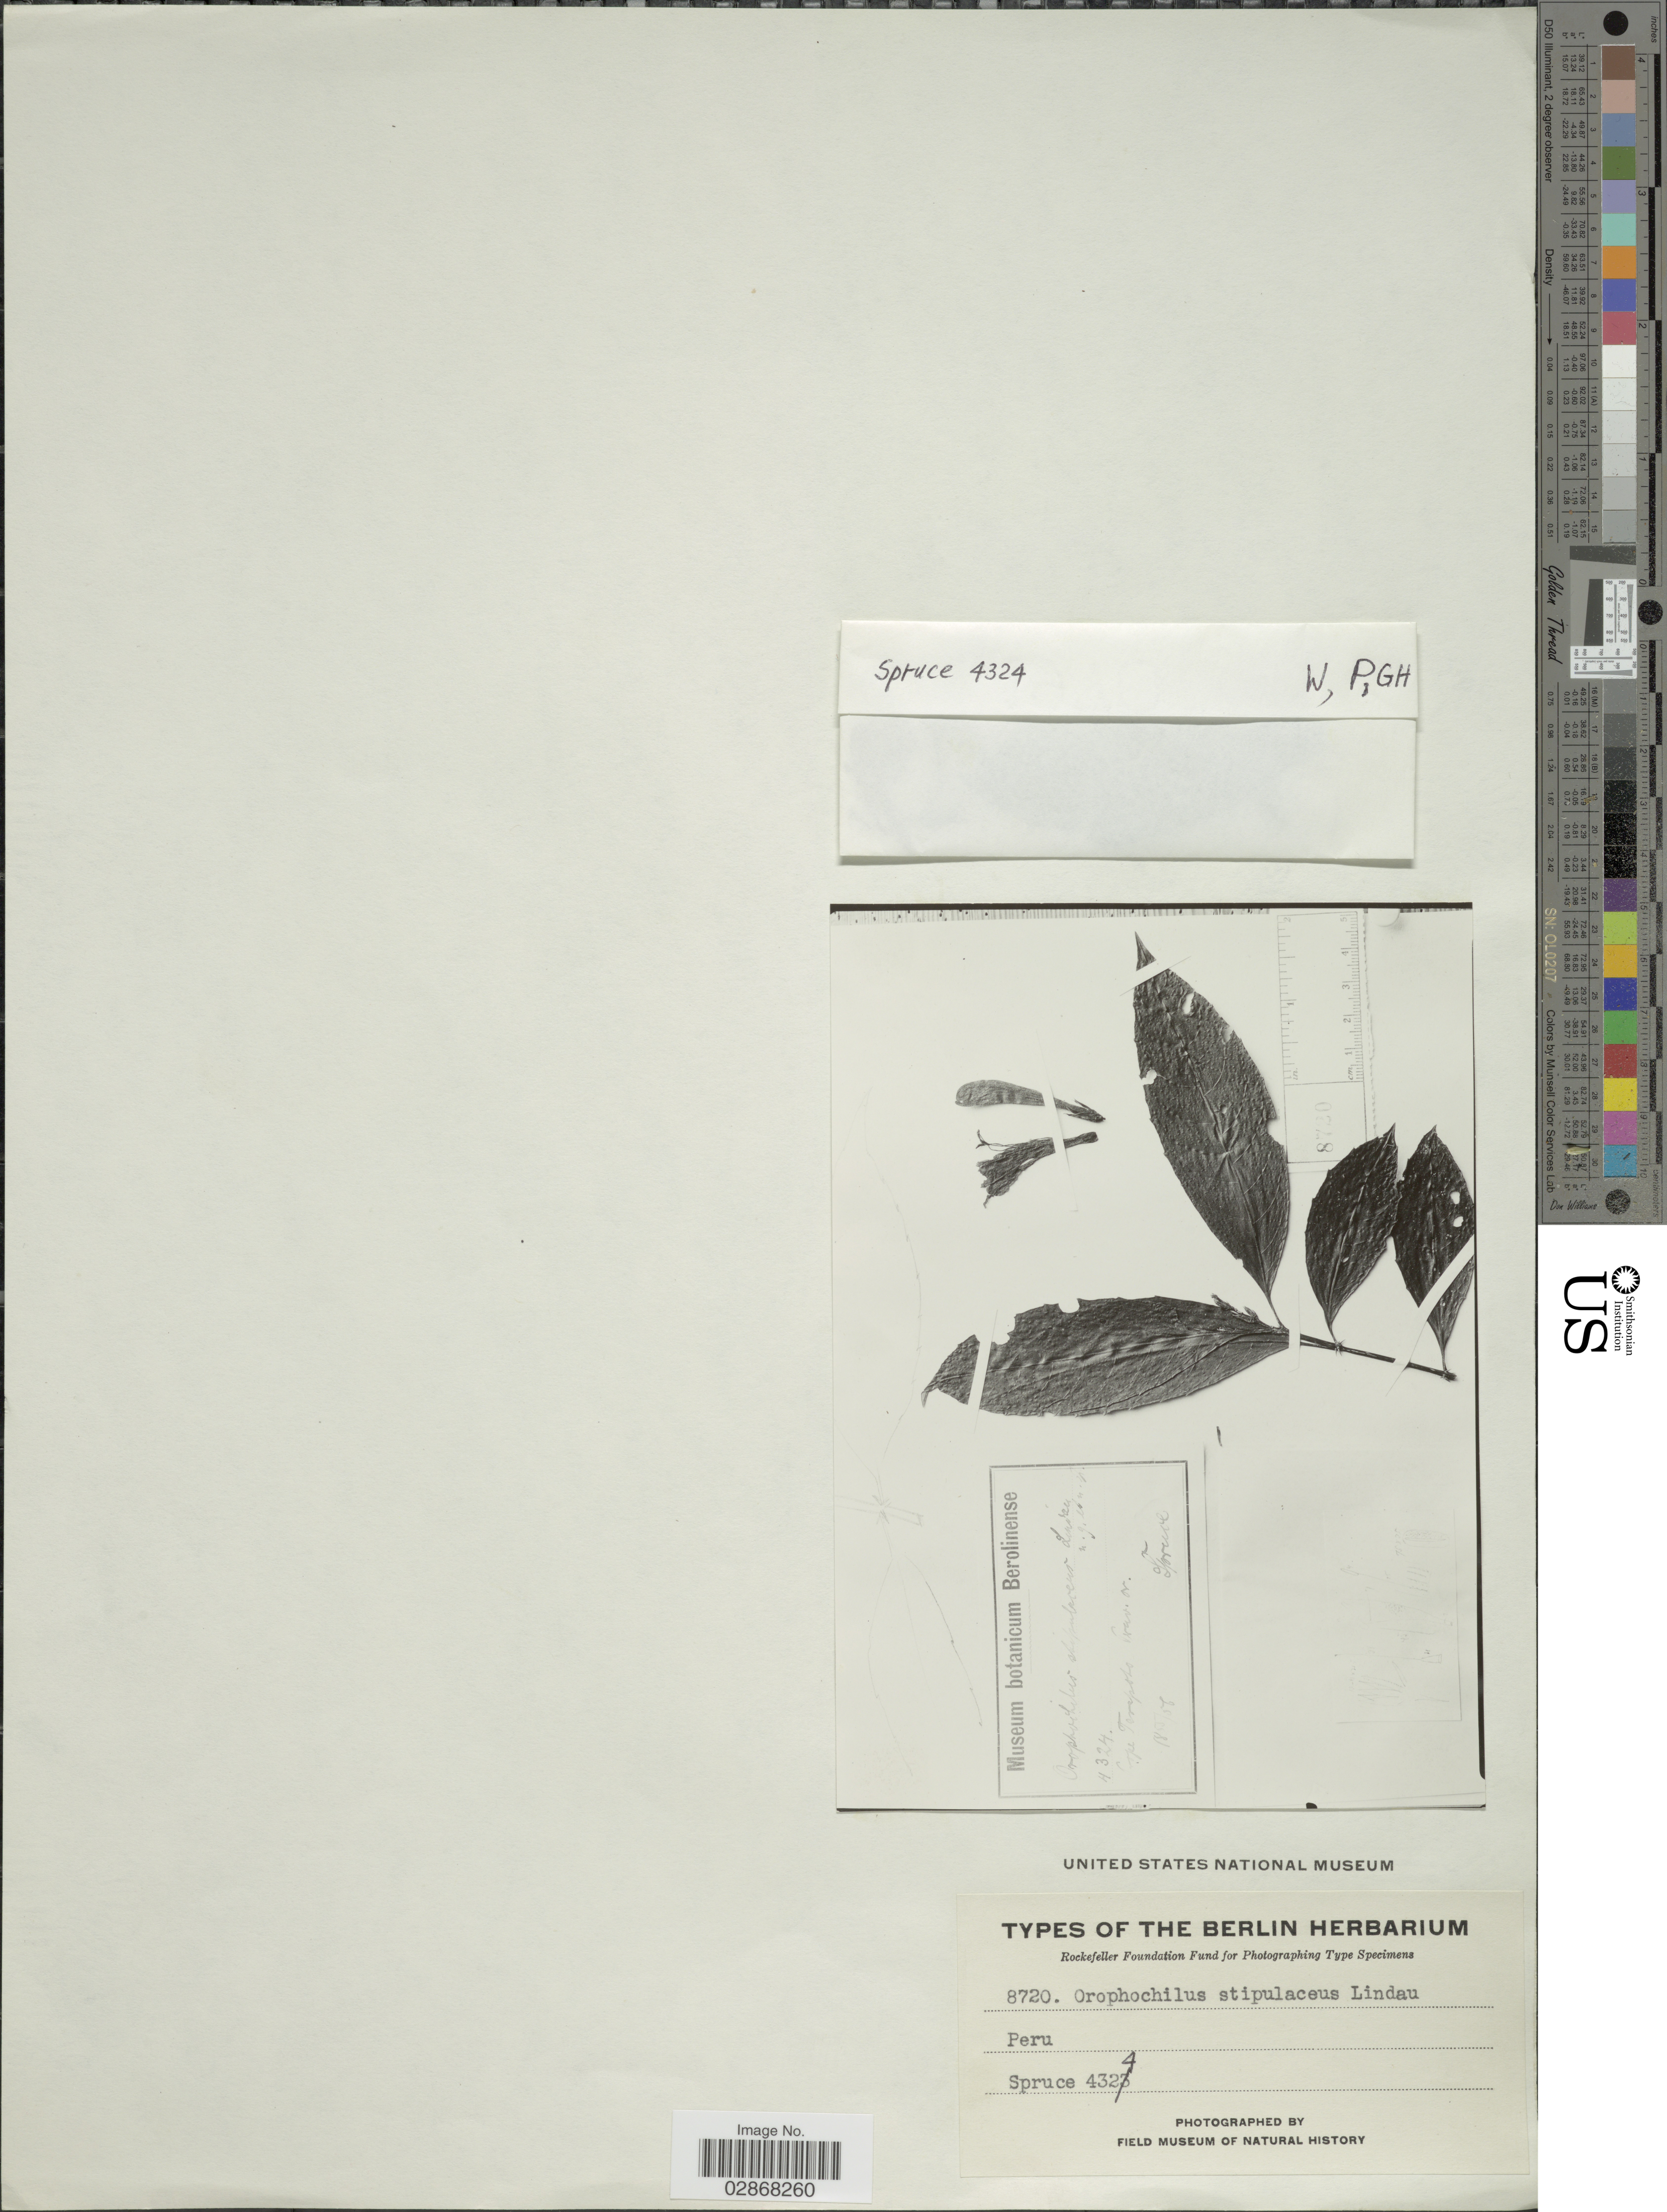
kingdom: Plantae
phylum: Tracheophyta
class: Magnoliopsida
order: Lamiales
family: Acanthaceae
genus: Orophochilus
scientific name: Orophochilus stipulaceus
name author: Lindau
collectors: -. Spruce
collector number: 4324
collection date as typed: Transcribed d/m/y: 18/5/56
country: Peru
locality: Prope Terapoto.